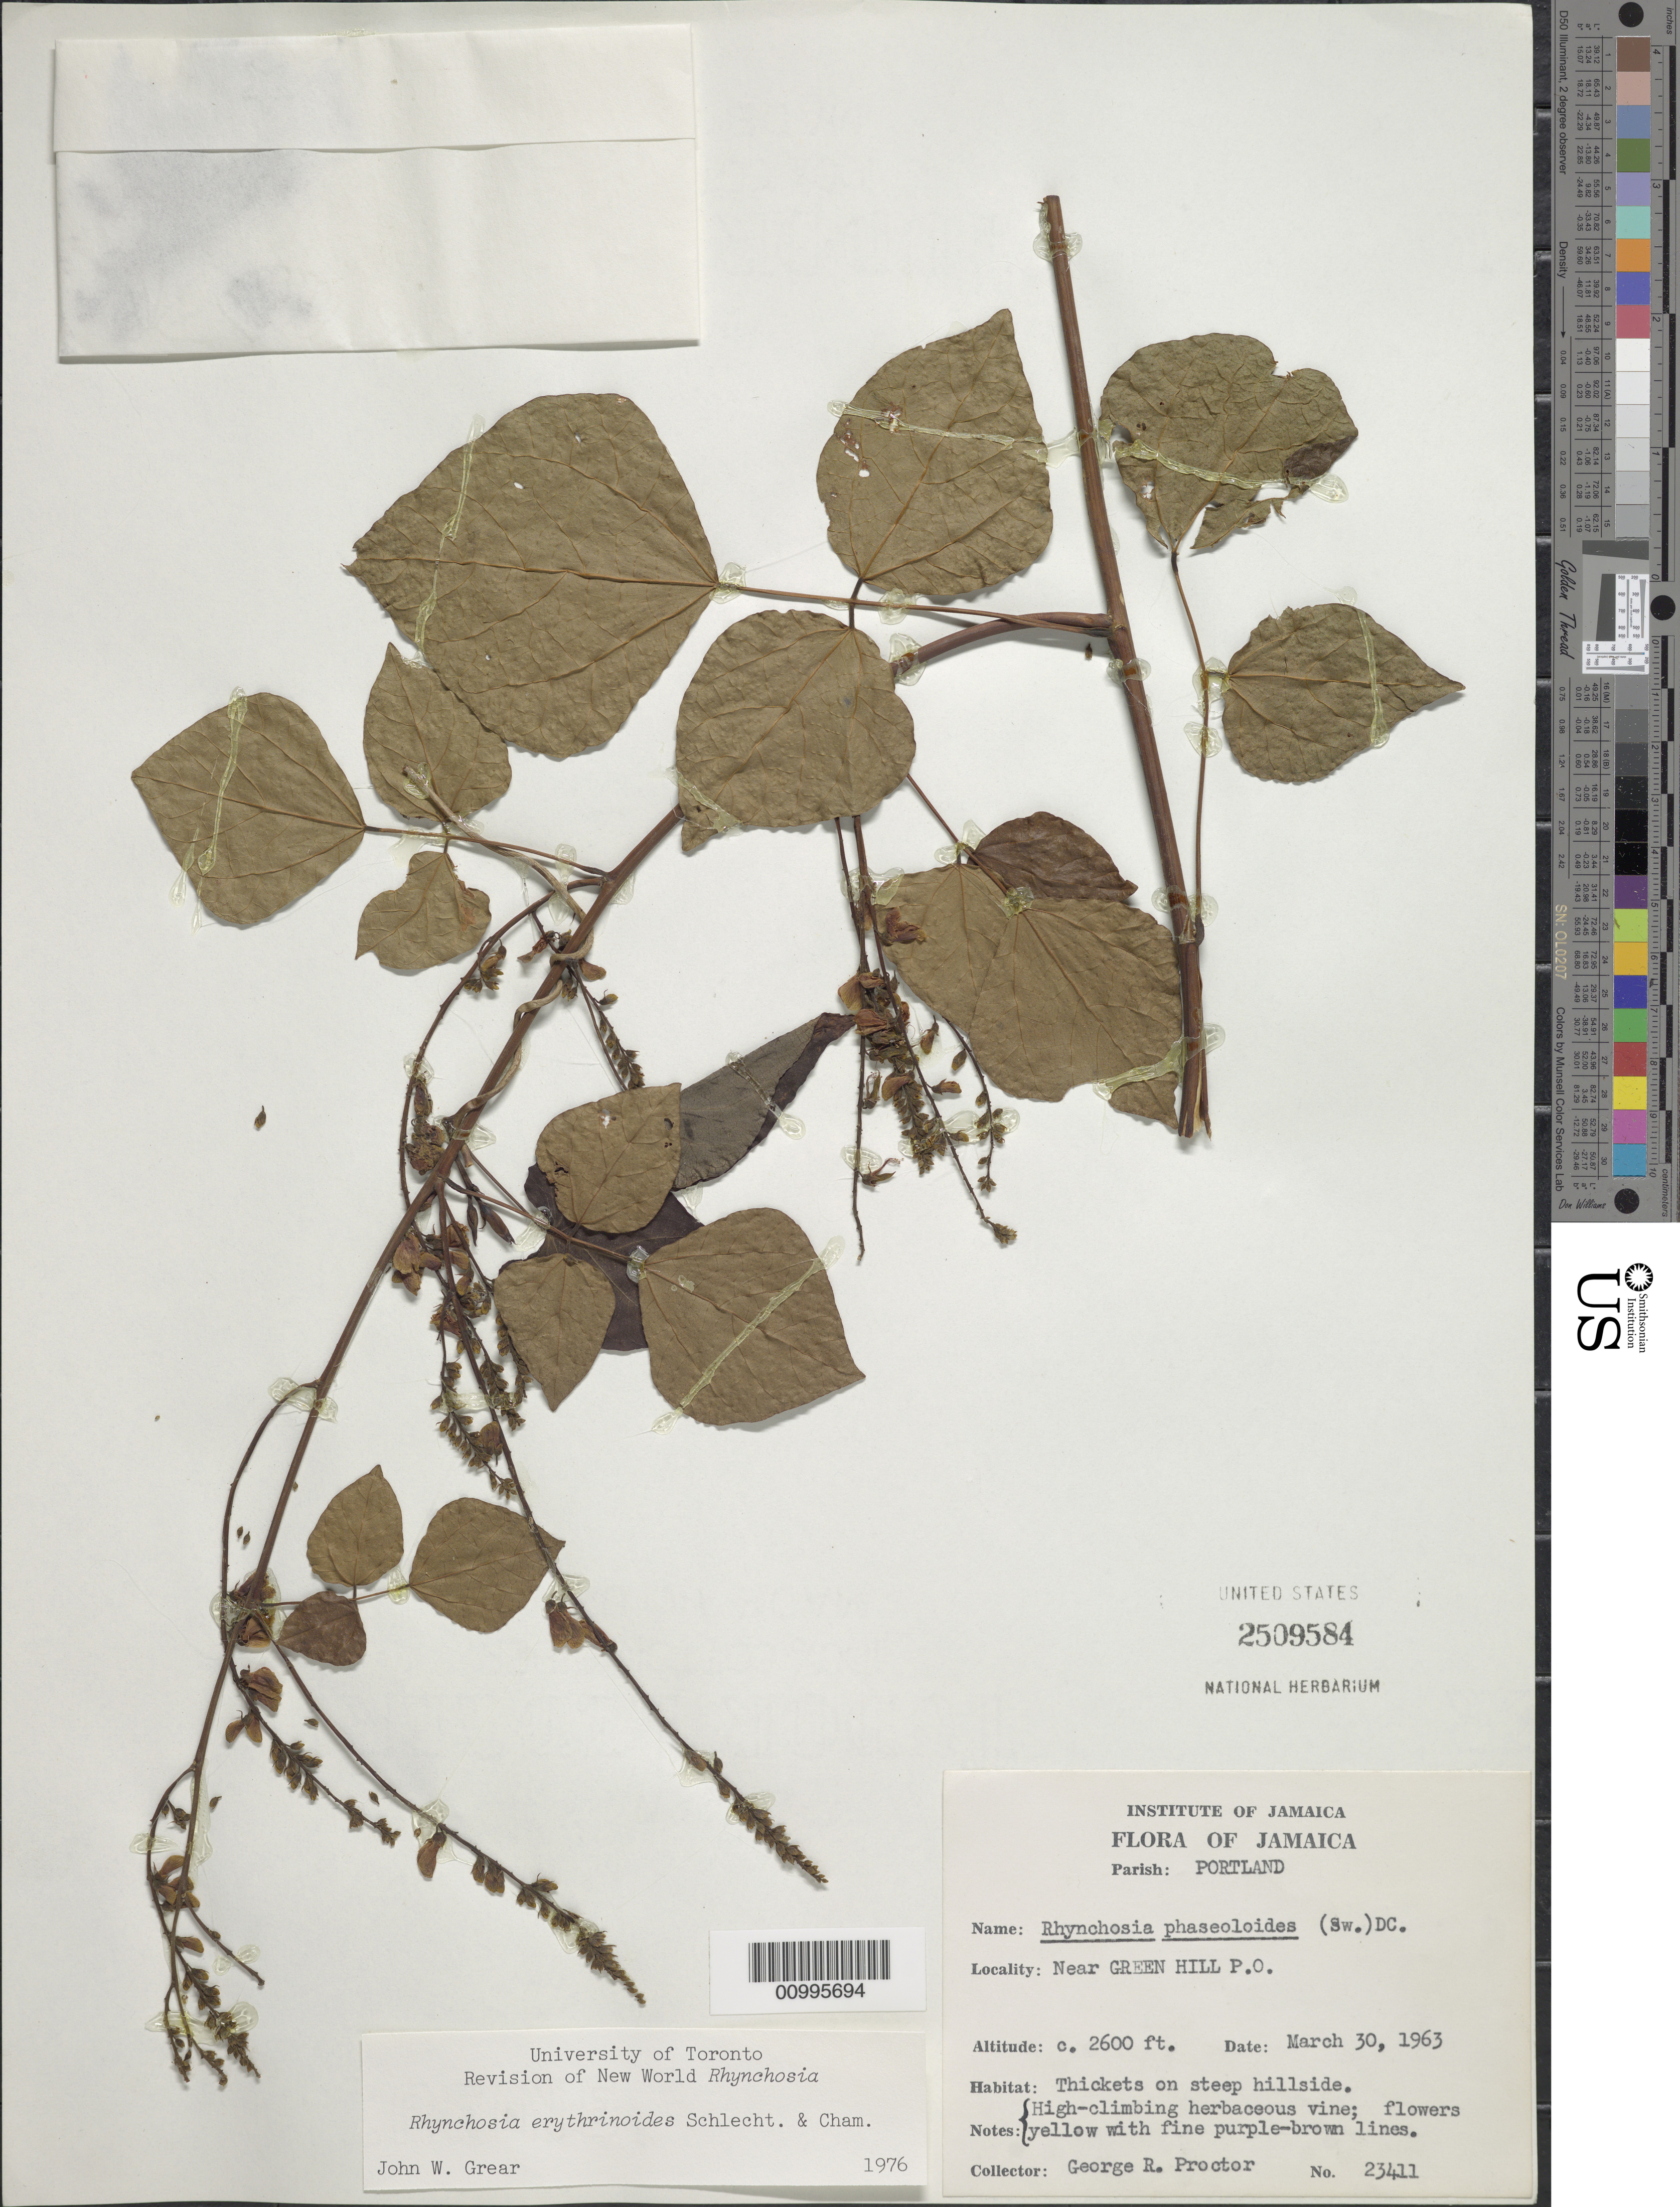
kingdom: Plantae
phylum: Tracheophyta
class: Magnoliopsida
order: Fabales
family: Fabaceae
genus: Rhynchosia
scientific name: Rhynchosia erythrinoides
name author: Schltdl. & Cham.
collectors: G. R. Proctor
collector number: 23411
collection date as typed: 30 Mar 1963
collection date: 1963-03-30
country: Jamaica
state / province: Portland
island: Jamaica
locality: Near Green Hill P.O.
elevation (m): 792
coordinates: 0 N, 0 E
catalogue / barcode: US 2509584